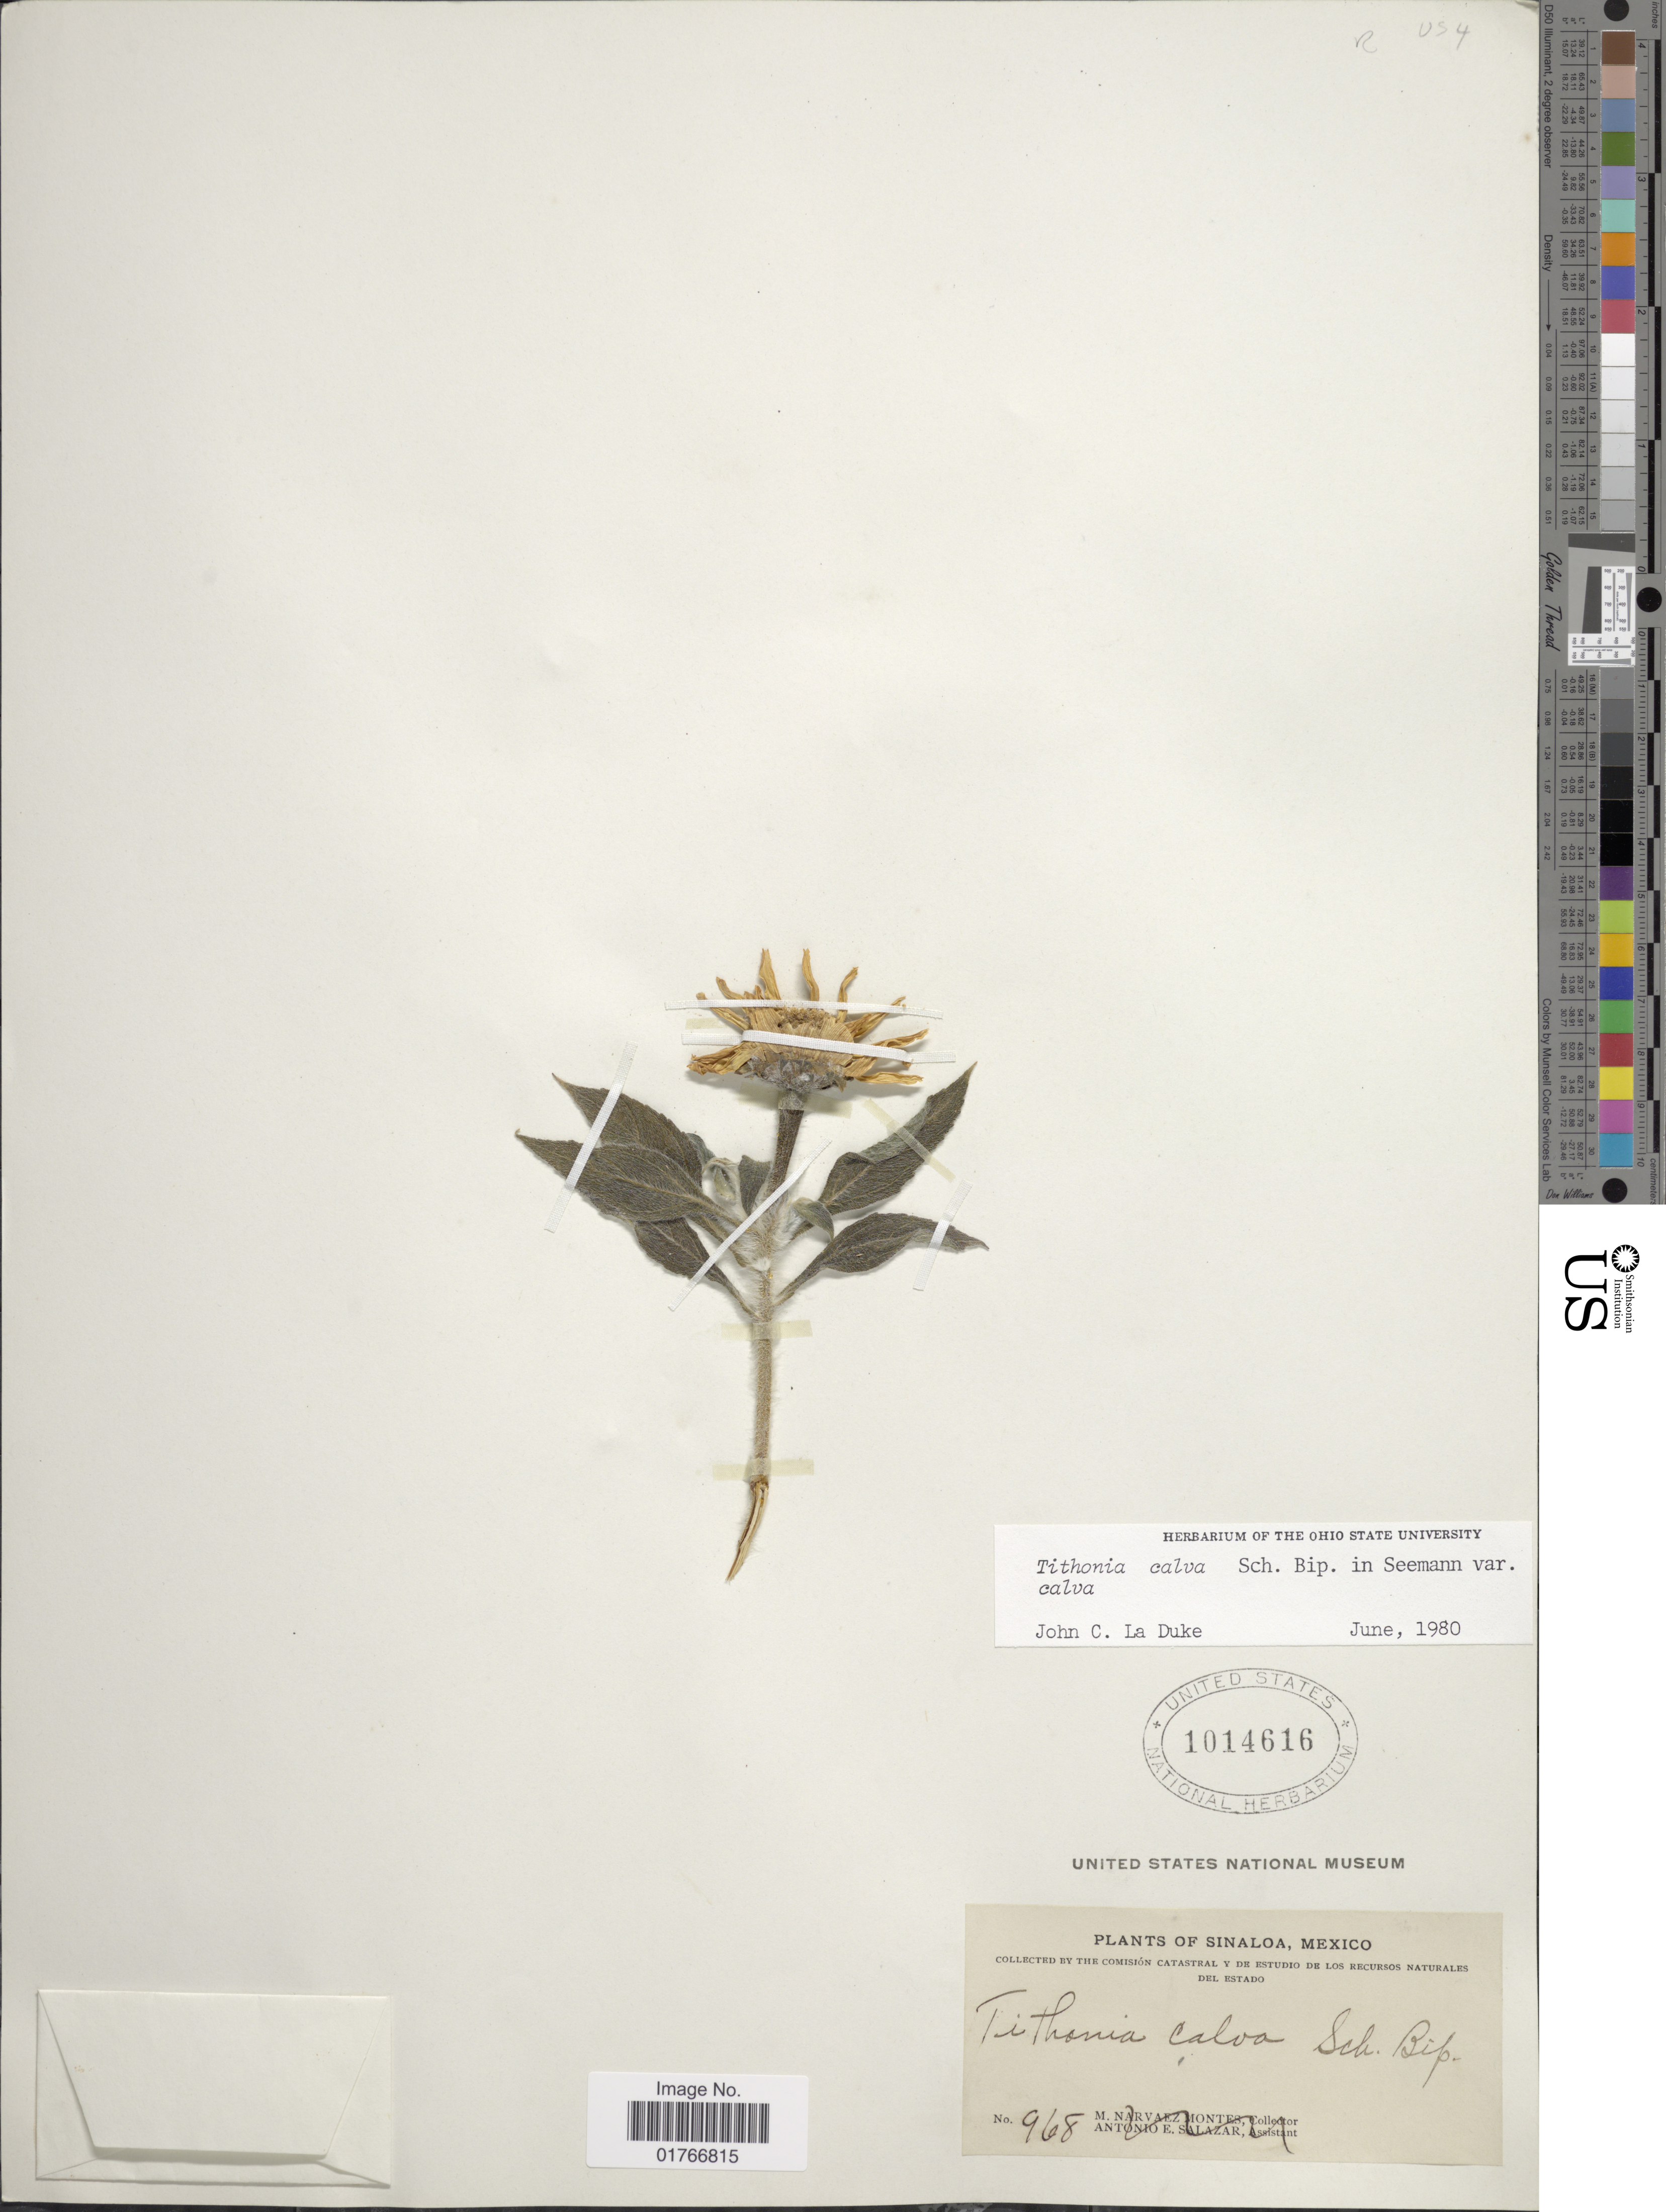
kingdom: Plantae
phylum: Tracheophyta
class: Magnoliopsida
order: Asterales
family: Asteraceae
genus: Tithonia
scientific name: Tithonia calva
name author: Sch. Bip.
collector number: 968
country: Mexico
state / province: Sinaloa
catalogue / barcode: US 1014616